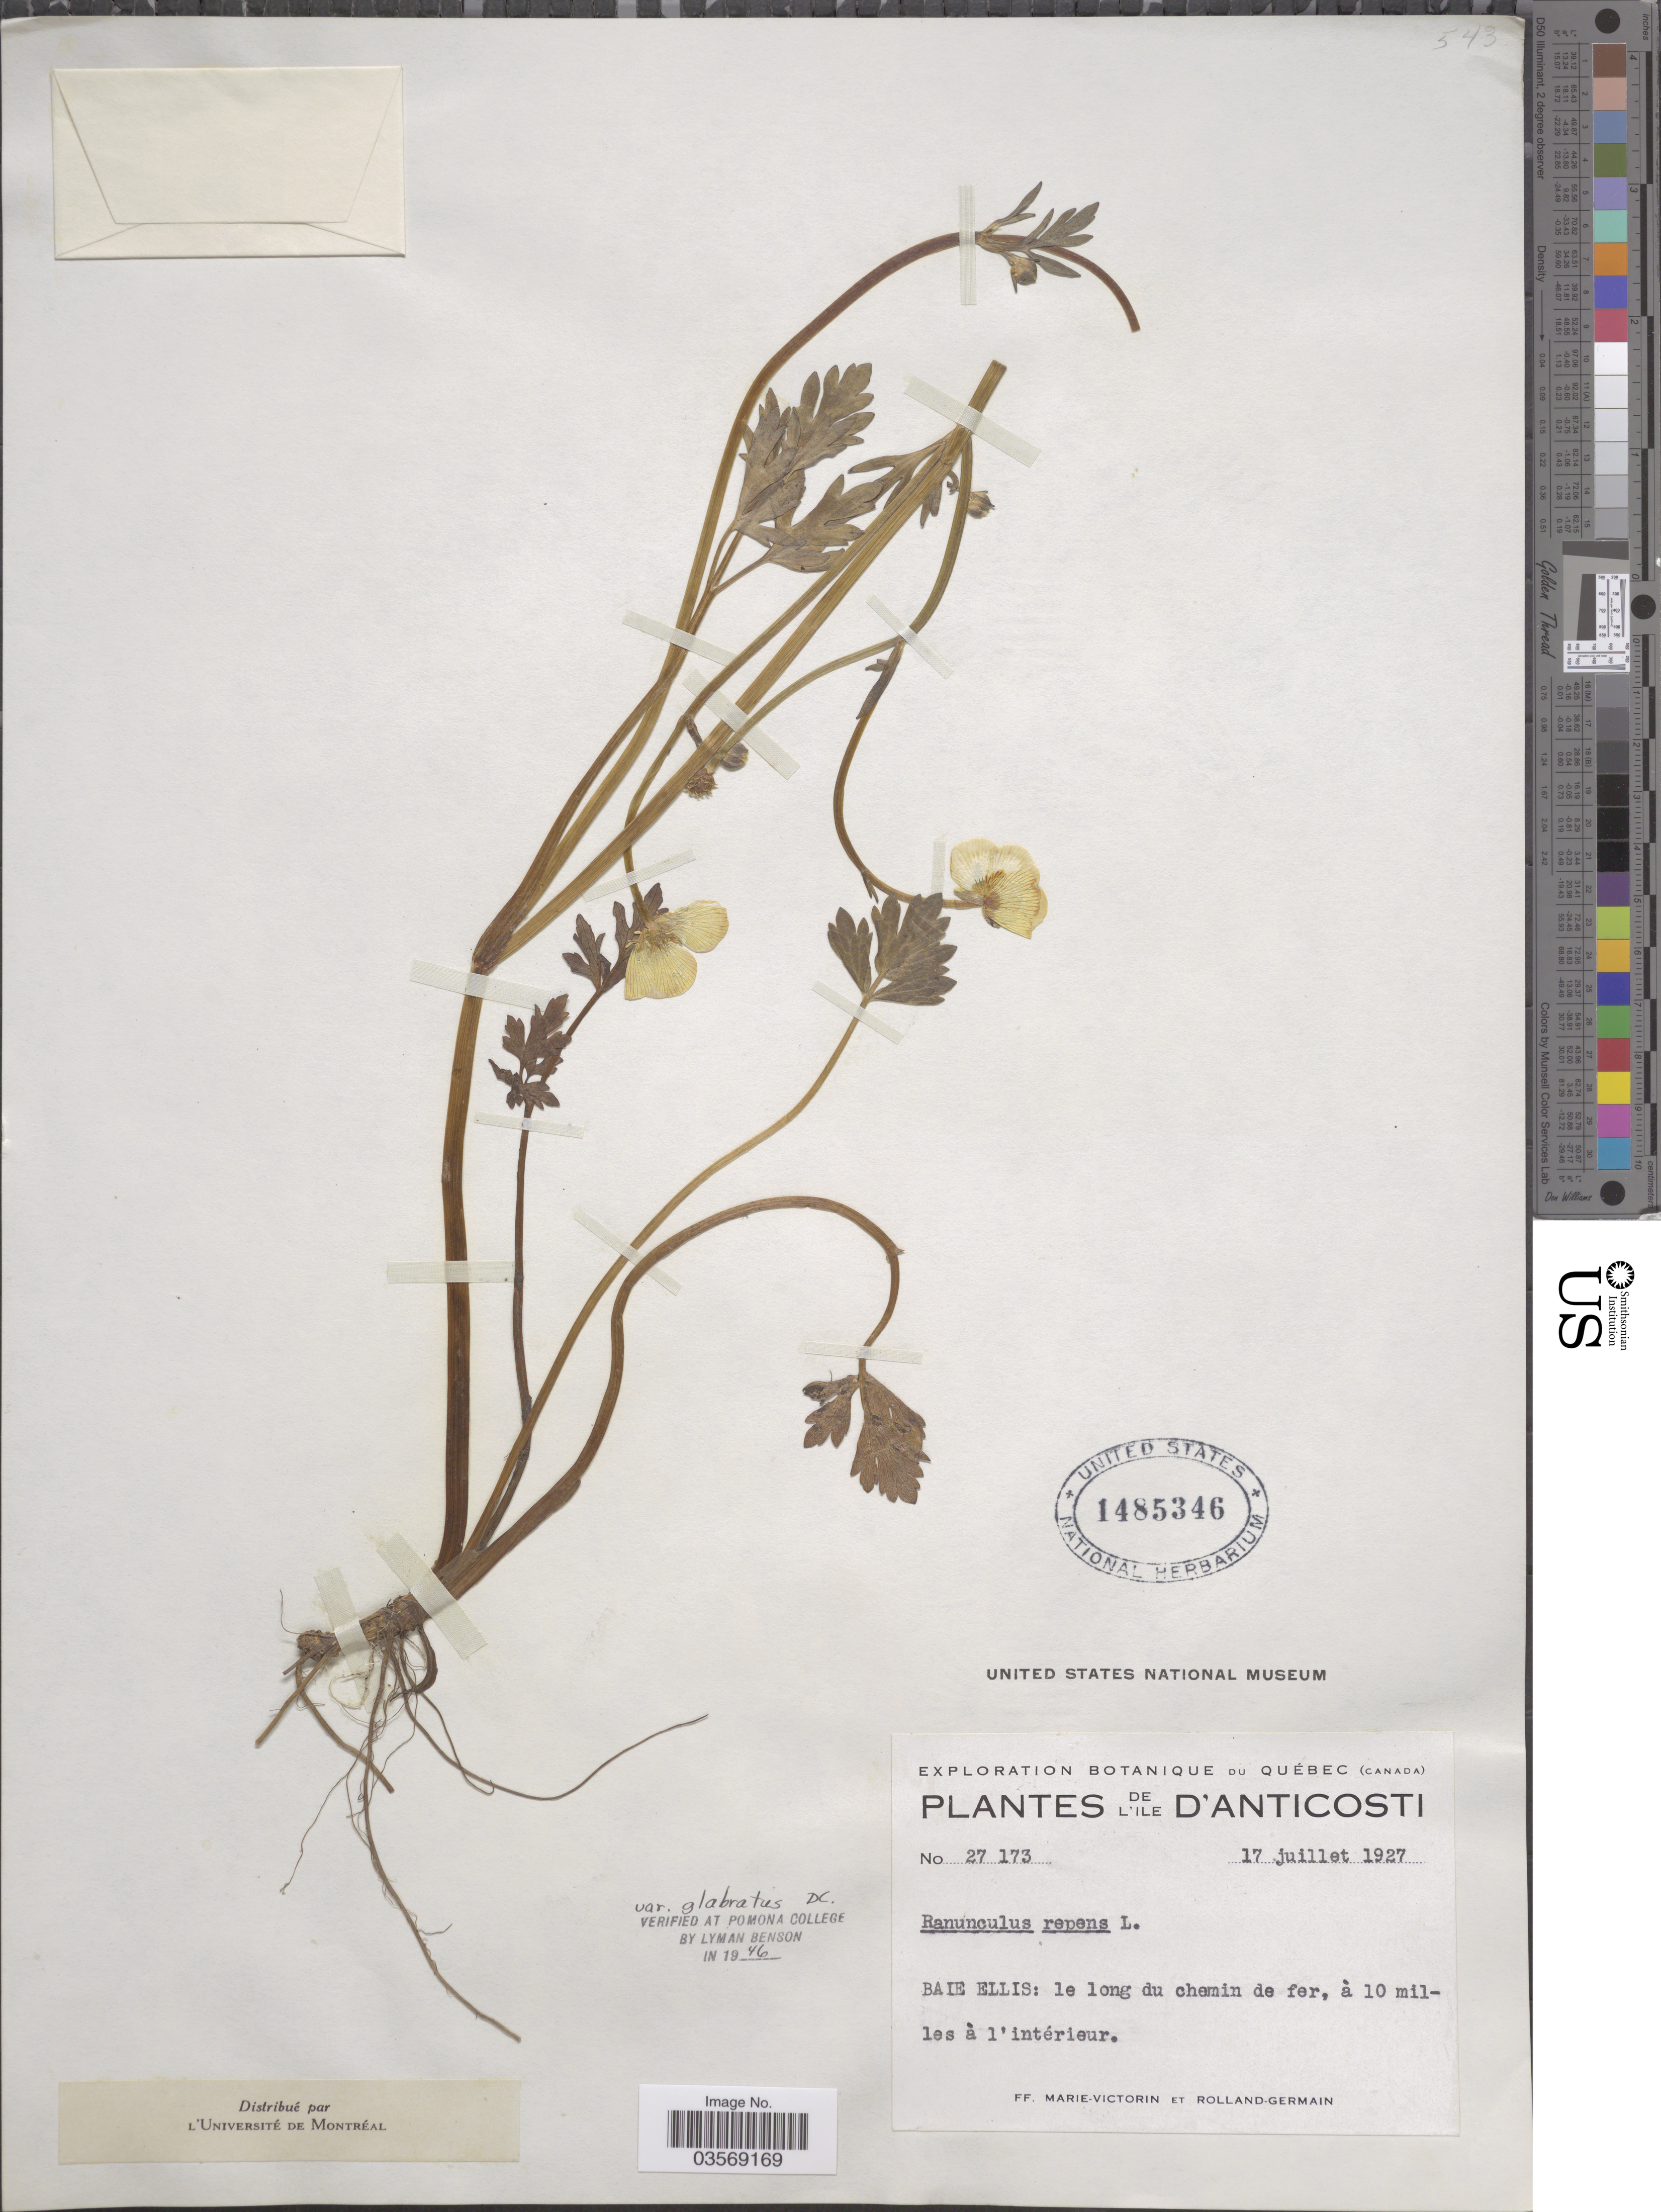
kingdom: Plantae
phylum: Tracheophyta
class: Magnoliopsida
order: Ranunculales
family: Ranunculaceae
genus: Ranunculus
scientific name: Ranunculus glabratus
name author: Hook. f. ex Thomson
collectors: F. Marie-Victorin & Rolland-Germain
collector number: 27173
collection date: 1927-07-17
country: Canada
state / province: Quebec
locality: L'Ile D'Anticosti. Baie Ellis: le long du cahmin de fer, à 10 milles à l'intérieur.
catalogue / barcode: US 1485346